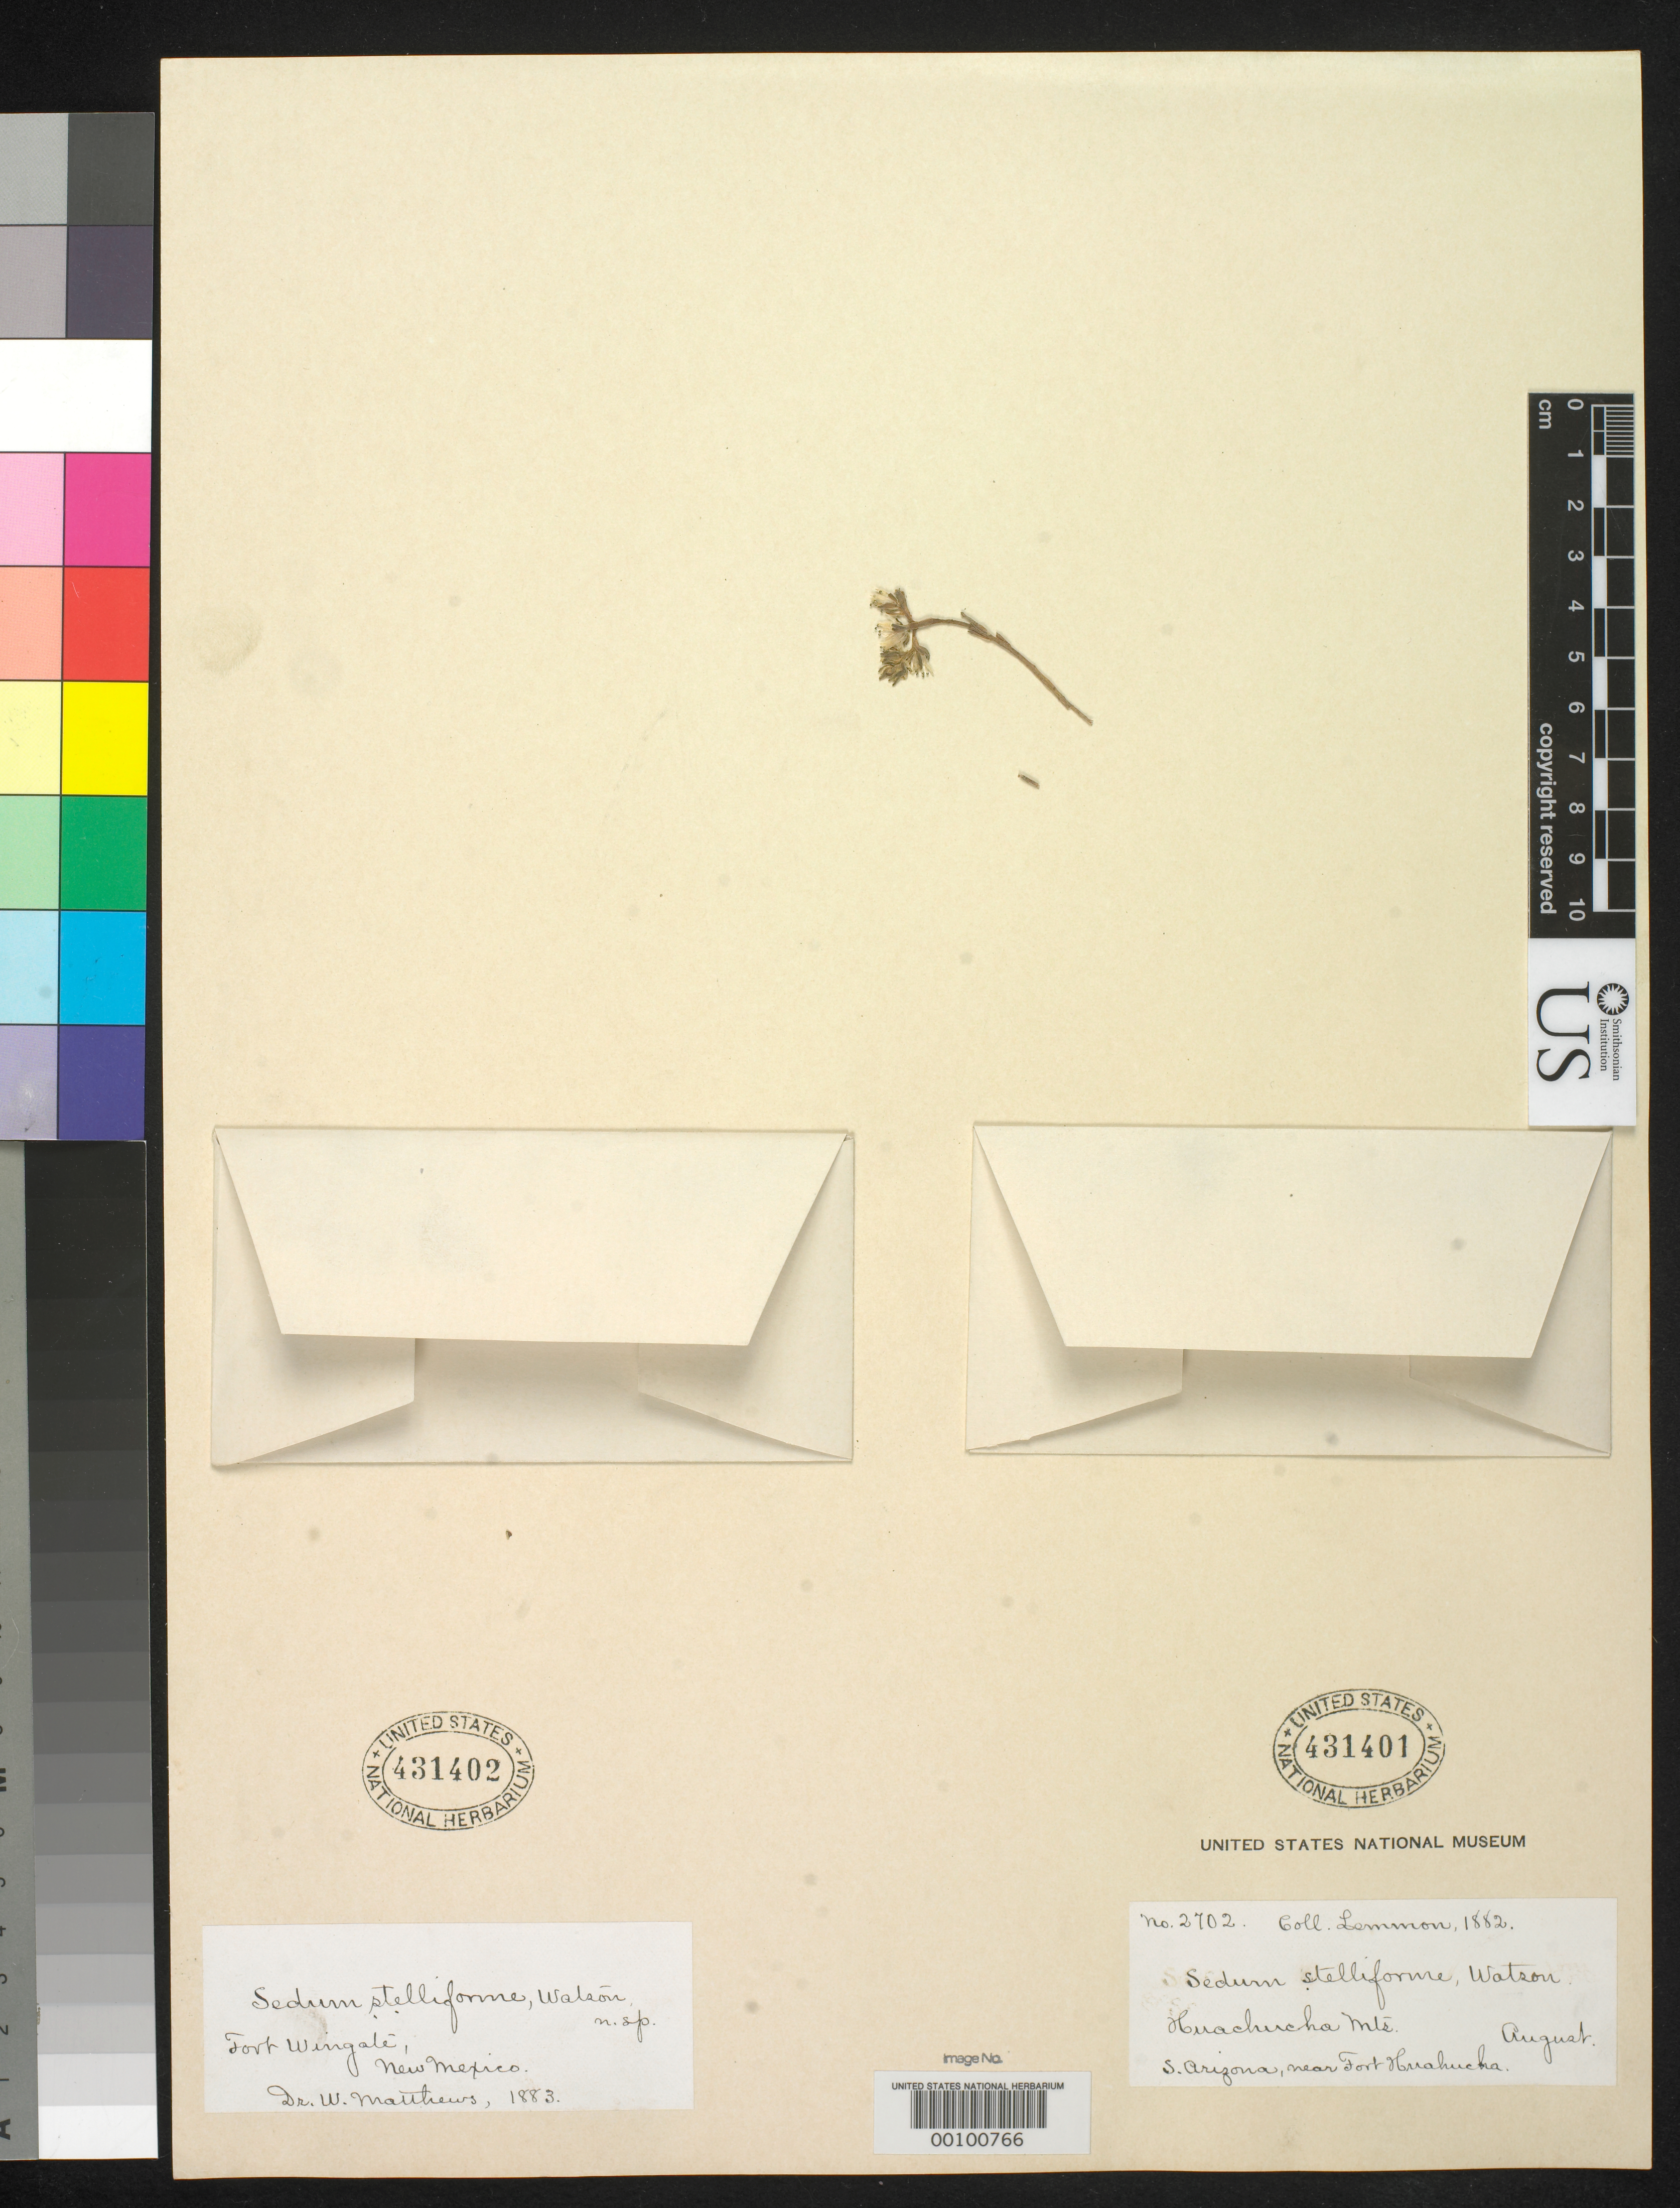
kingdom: Plantae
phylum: Tracheophyta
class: Magnoliopsida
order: Saxifragales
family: Crassulaceae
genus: Sedum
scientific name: Sedum stelliforme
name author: S. Watson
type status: Syntype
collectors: J. G. Lemmon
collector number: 2702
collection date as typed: Aug 1882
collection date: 1882-08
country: United States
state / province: Arizona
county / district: Cochise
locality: Huachuca Mts.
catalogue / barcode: US 431401